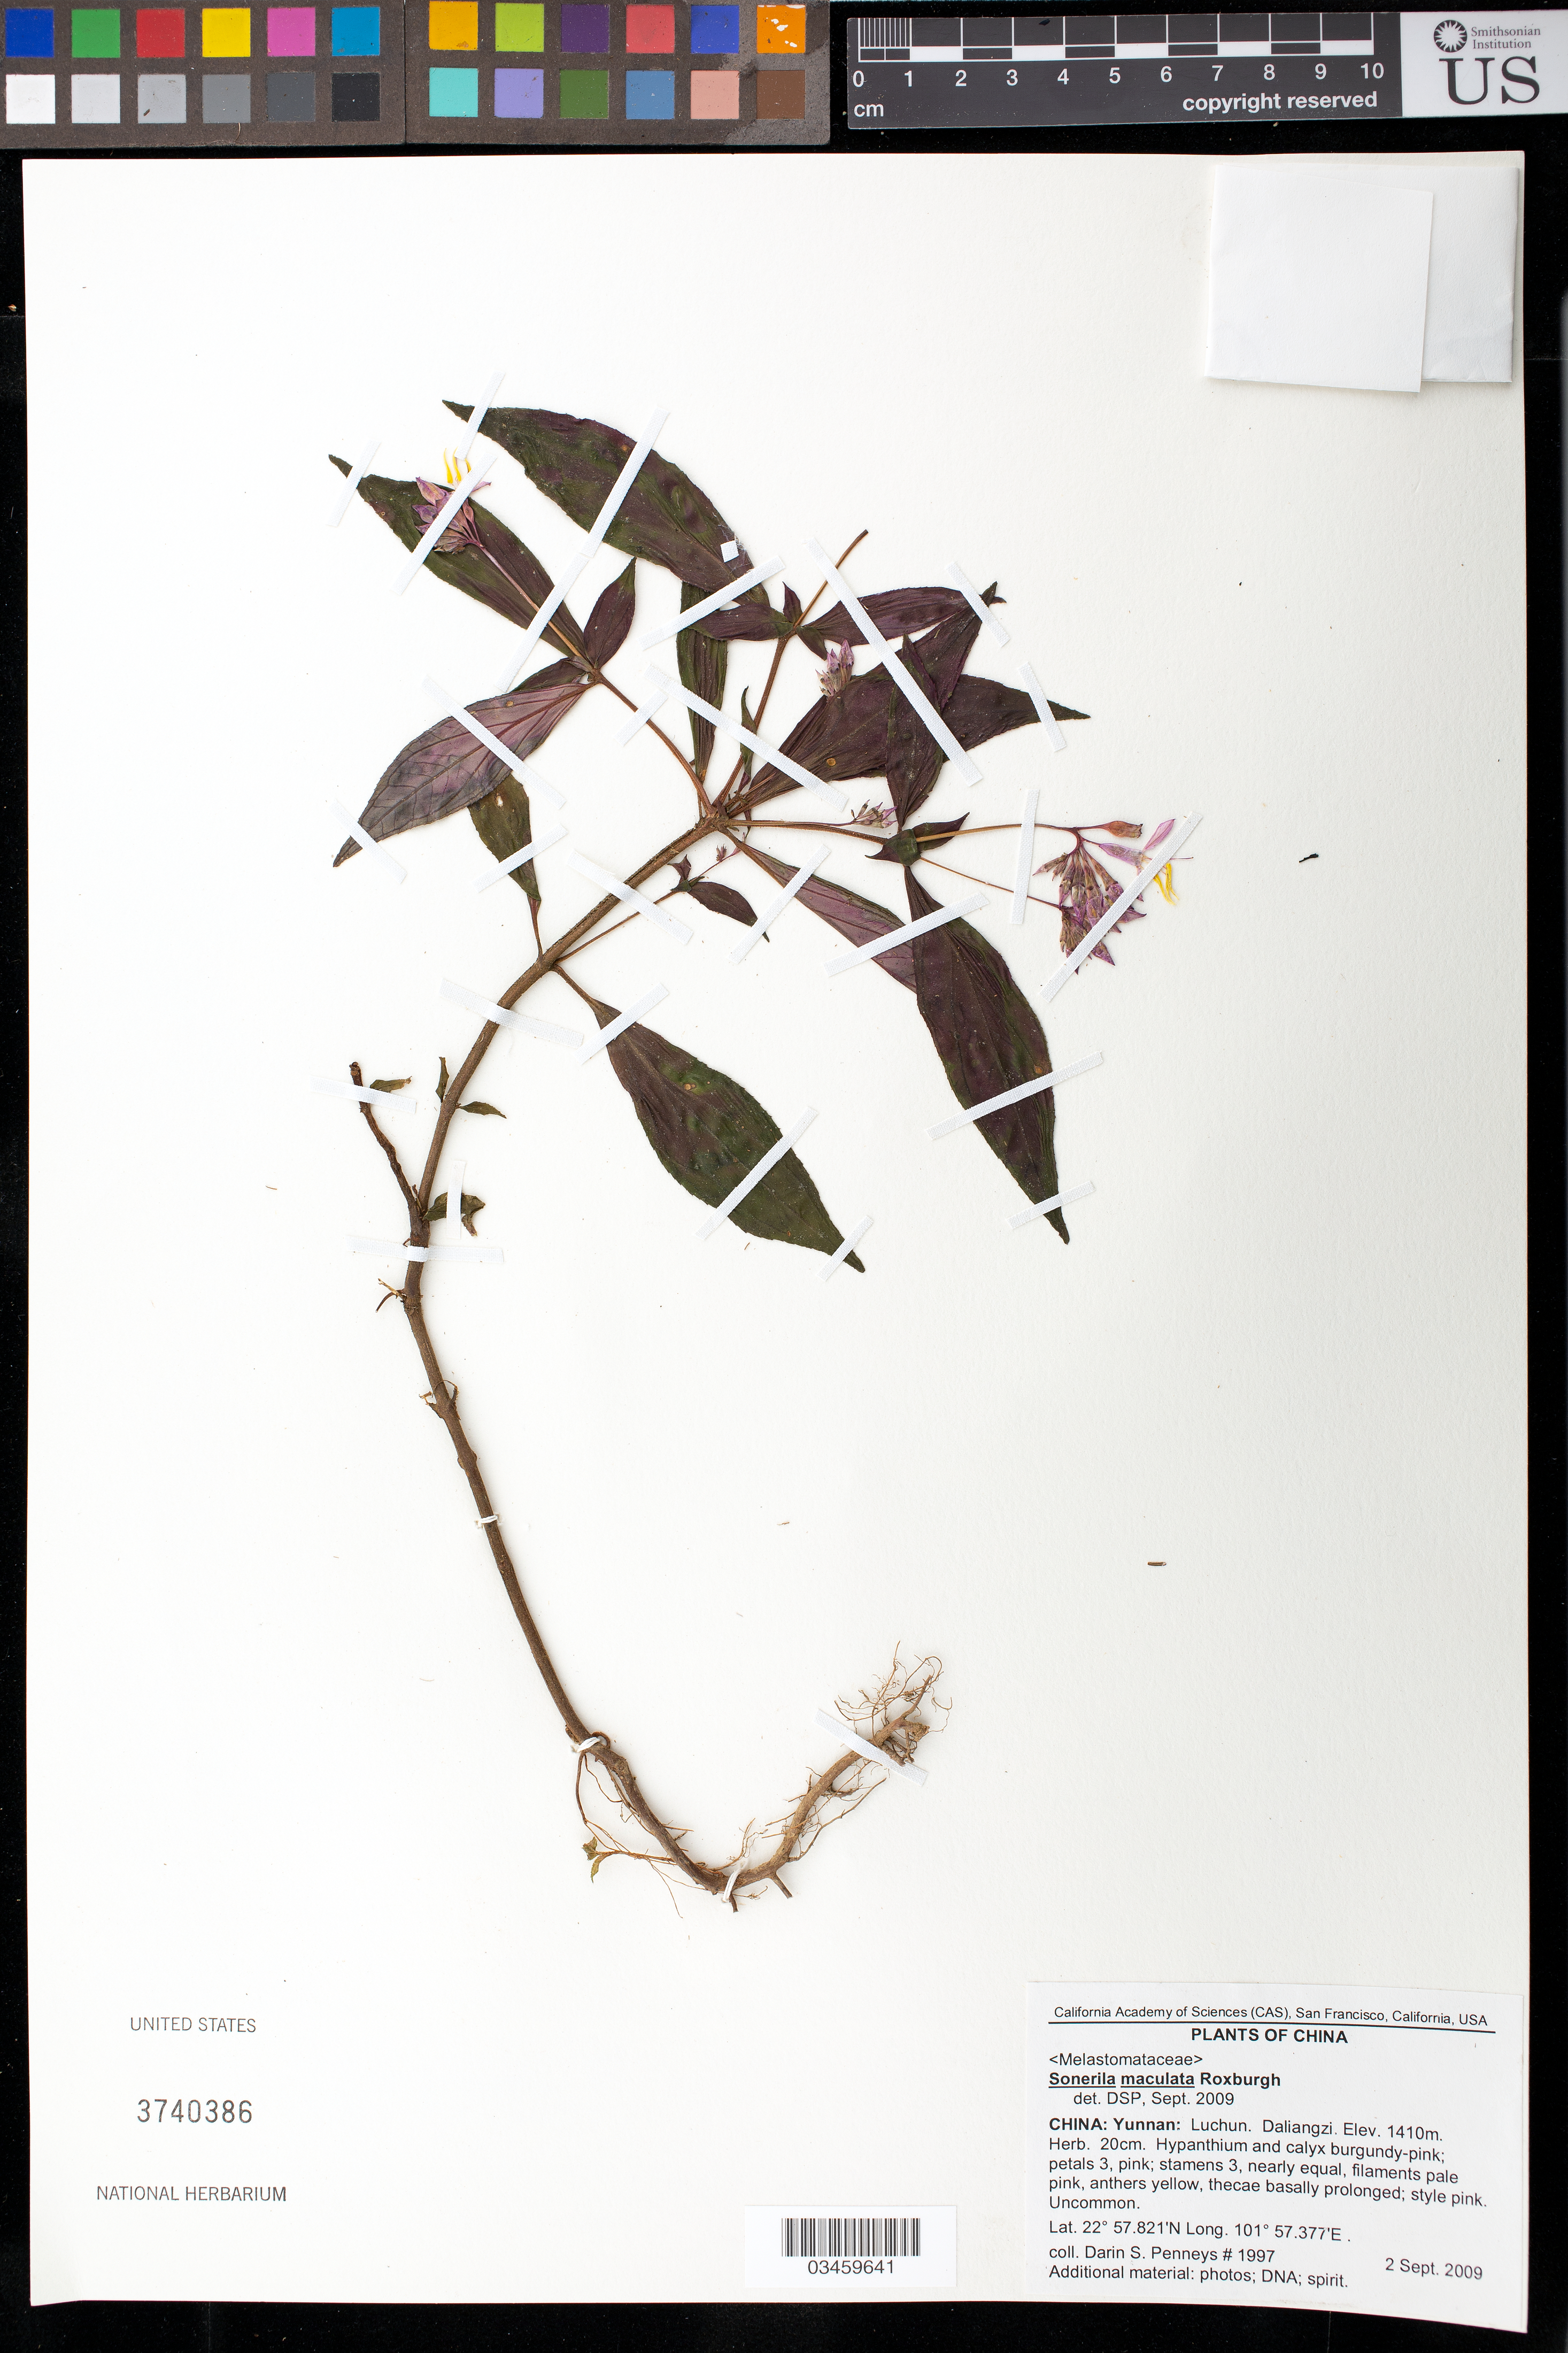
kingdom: Plantae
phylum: Tracheophyta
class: Magnoliopsida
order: Myrtales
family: Melastomataceae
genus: Sonerila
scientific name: Sonerila maculata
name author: Roxb.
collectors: D. S. Penneys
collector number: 1997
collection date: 2009-08-28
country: China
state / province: Yunnan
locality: Luchun. Daliangzi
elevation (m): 1410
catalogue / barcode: US 3740386